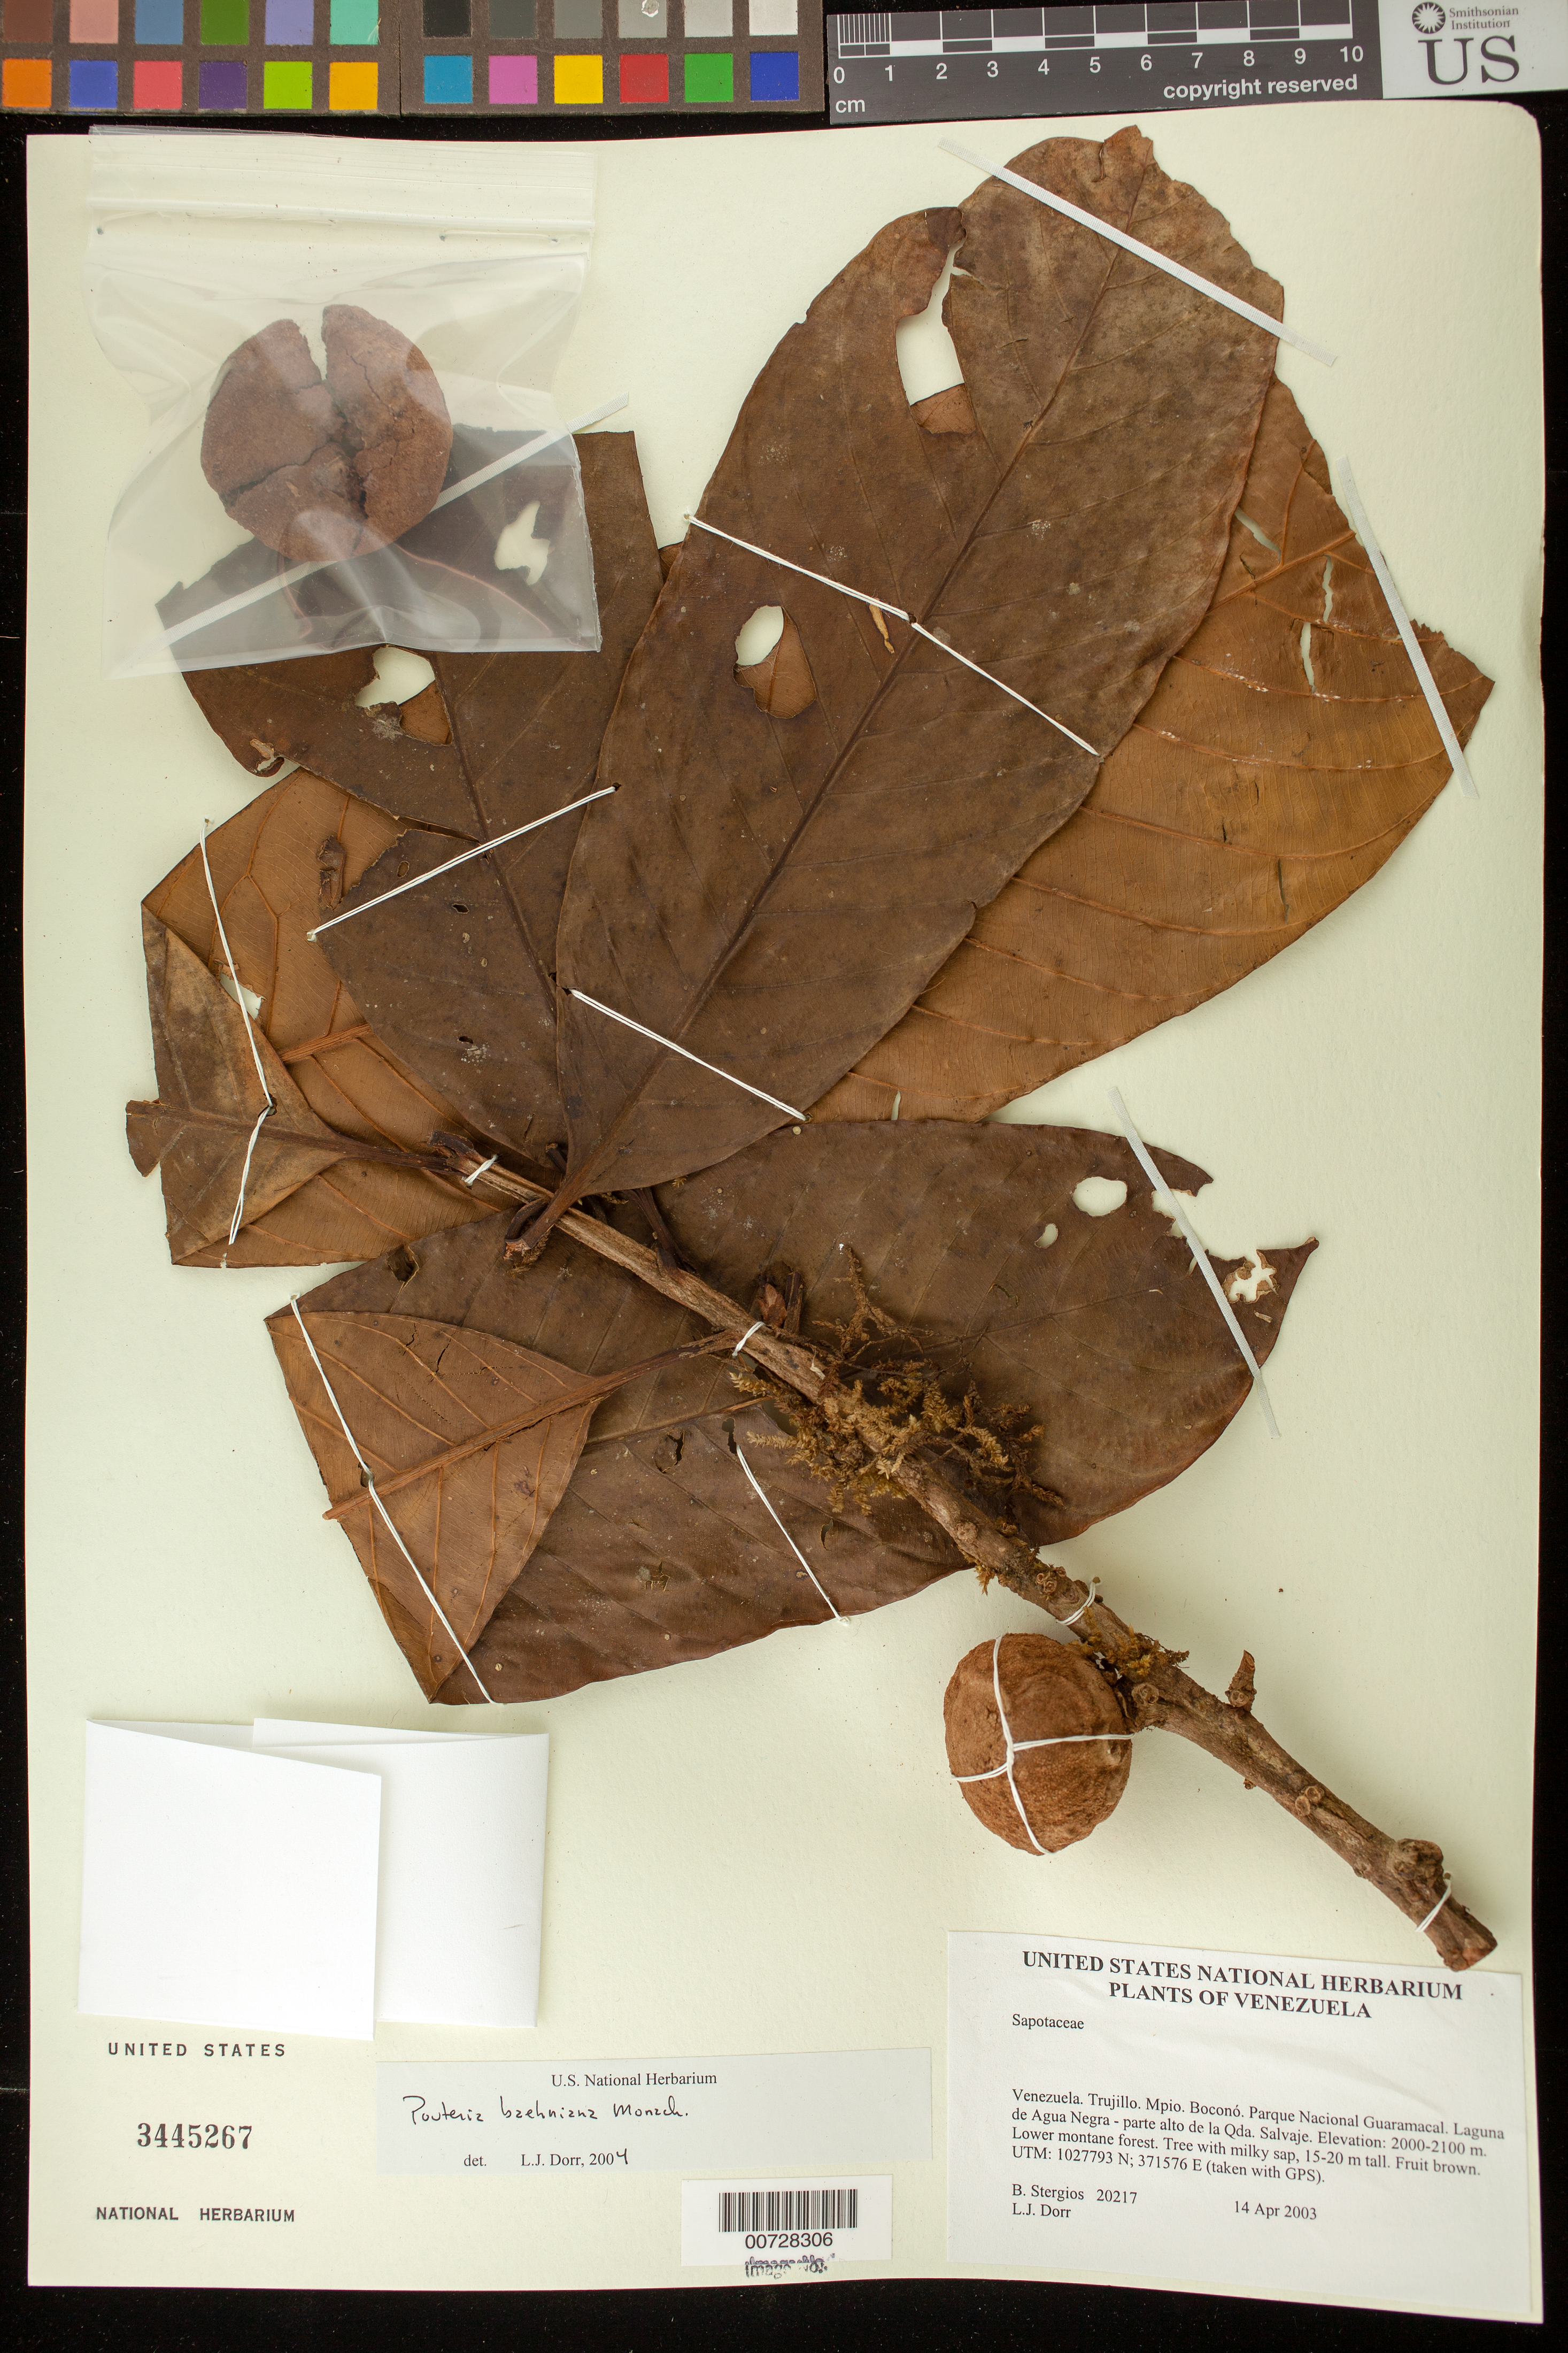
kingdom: Plantae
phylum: Tracheophyta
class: Magnoliopsida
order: Ericales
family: Sapotaceae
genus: Pouteria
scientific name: Pouteria baehniana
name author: Monach.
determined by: Dorr, L. J., (BOT), Smithsonian Institution - National Museum of Natural History (UNITED STATES)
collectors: B. G. Stergios & L. J. Dorr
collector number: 20217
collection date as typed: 14 Apr 2003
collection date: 2003-04-14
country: Venezuela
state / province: Trujillo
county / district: Boconó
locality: Parque Nacional Guaramacal. Laguna de Agua Negra - parte alto de la Qda. Salvaje.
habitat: Lower montane forest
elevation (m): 2000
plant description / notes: CAS, CTES, F, K, PORT, US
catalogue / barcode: US 3445267